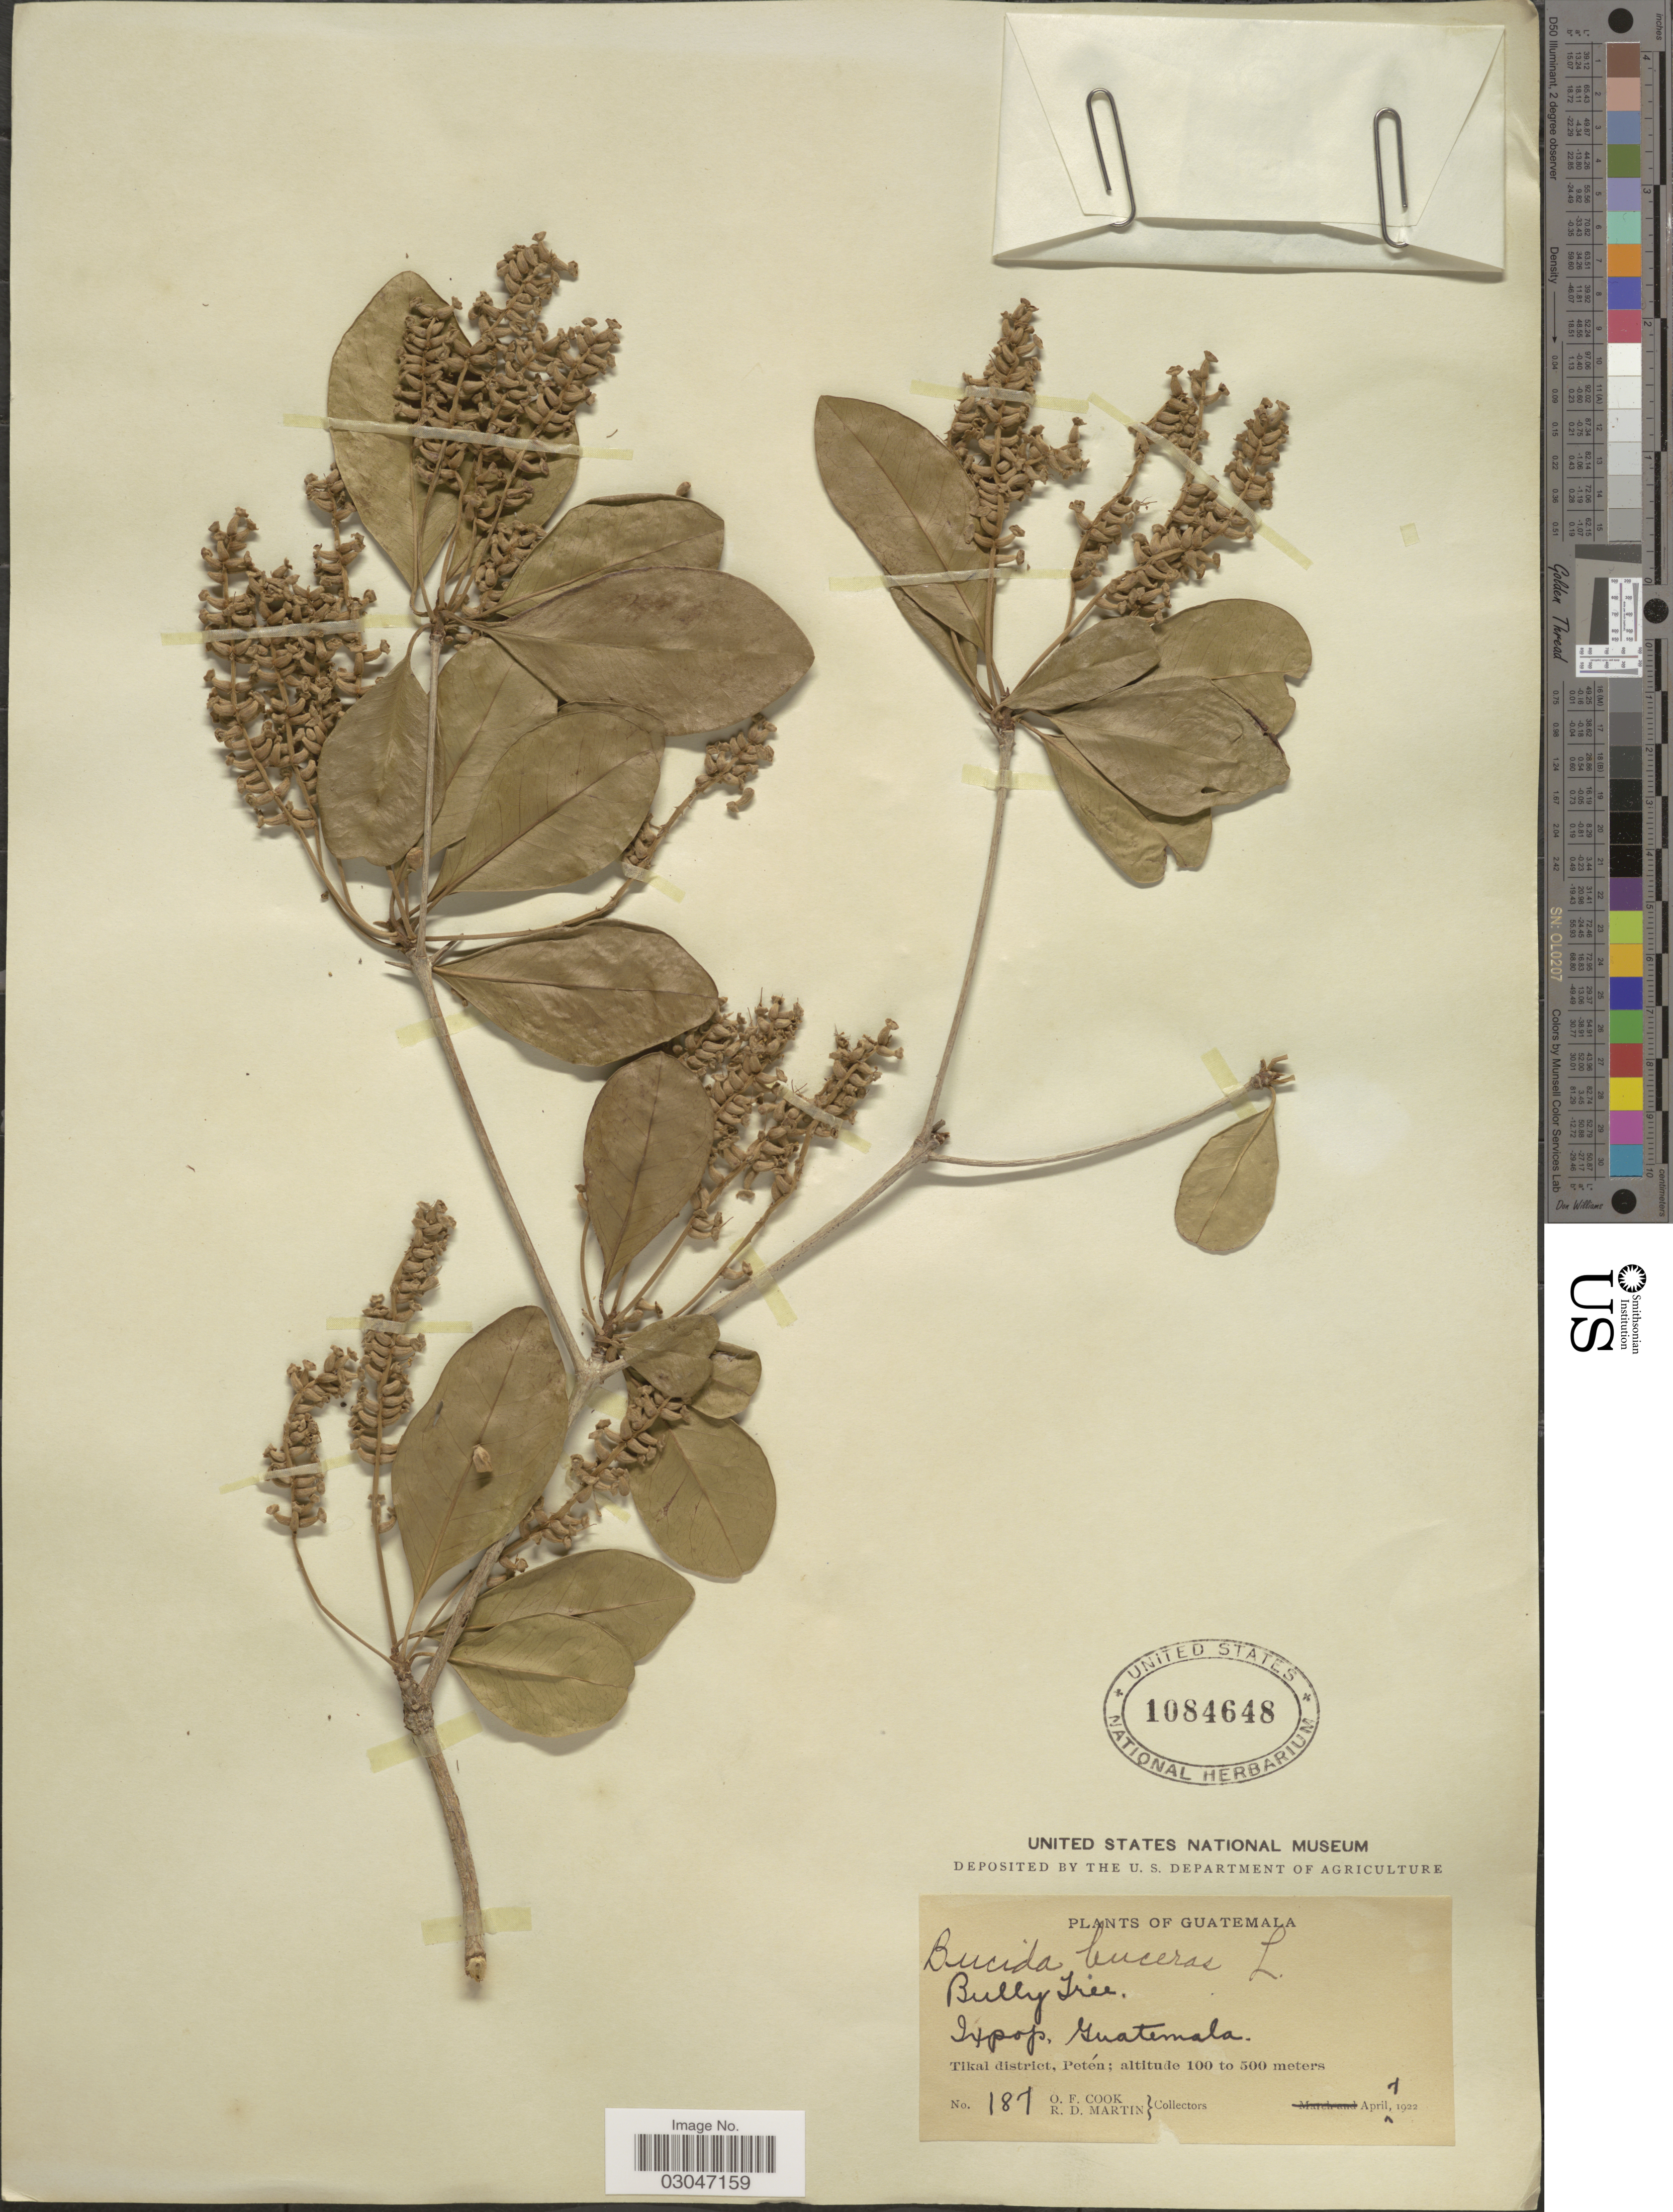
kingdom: Plantae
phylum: Tracheophyta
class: Magnoliopsida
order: Myrtales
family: Combretaceae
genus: Terminalia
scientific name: Terminalia buceras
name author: (L.) C. Wright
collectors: O. F. Cook & R. D. Martin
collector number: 187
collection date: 1922-04-07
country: Guatemala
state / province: El Petén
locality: Ixpop, Tikal District, Petén.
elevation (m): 100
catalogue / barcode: US 1084648